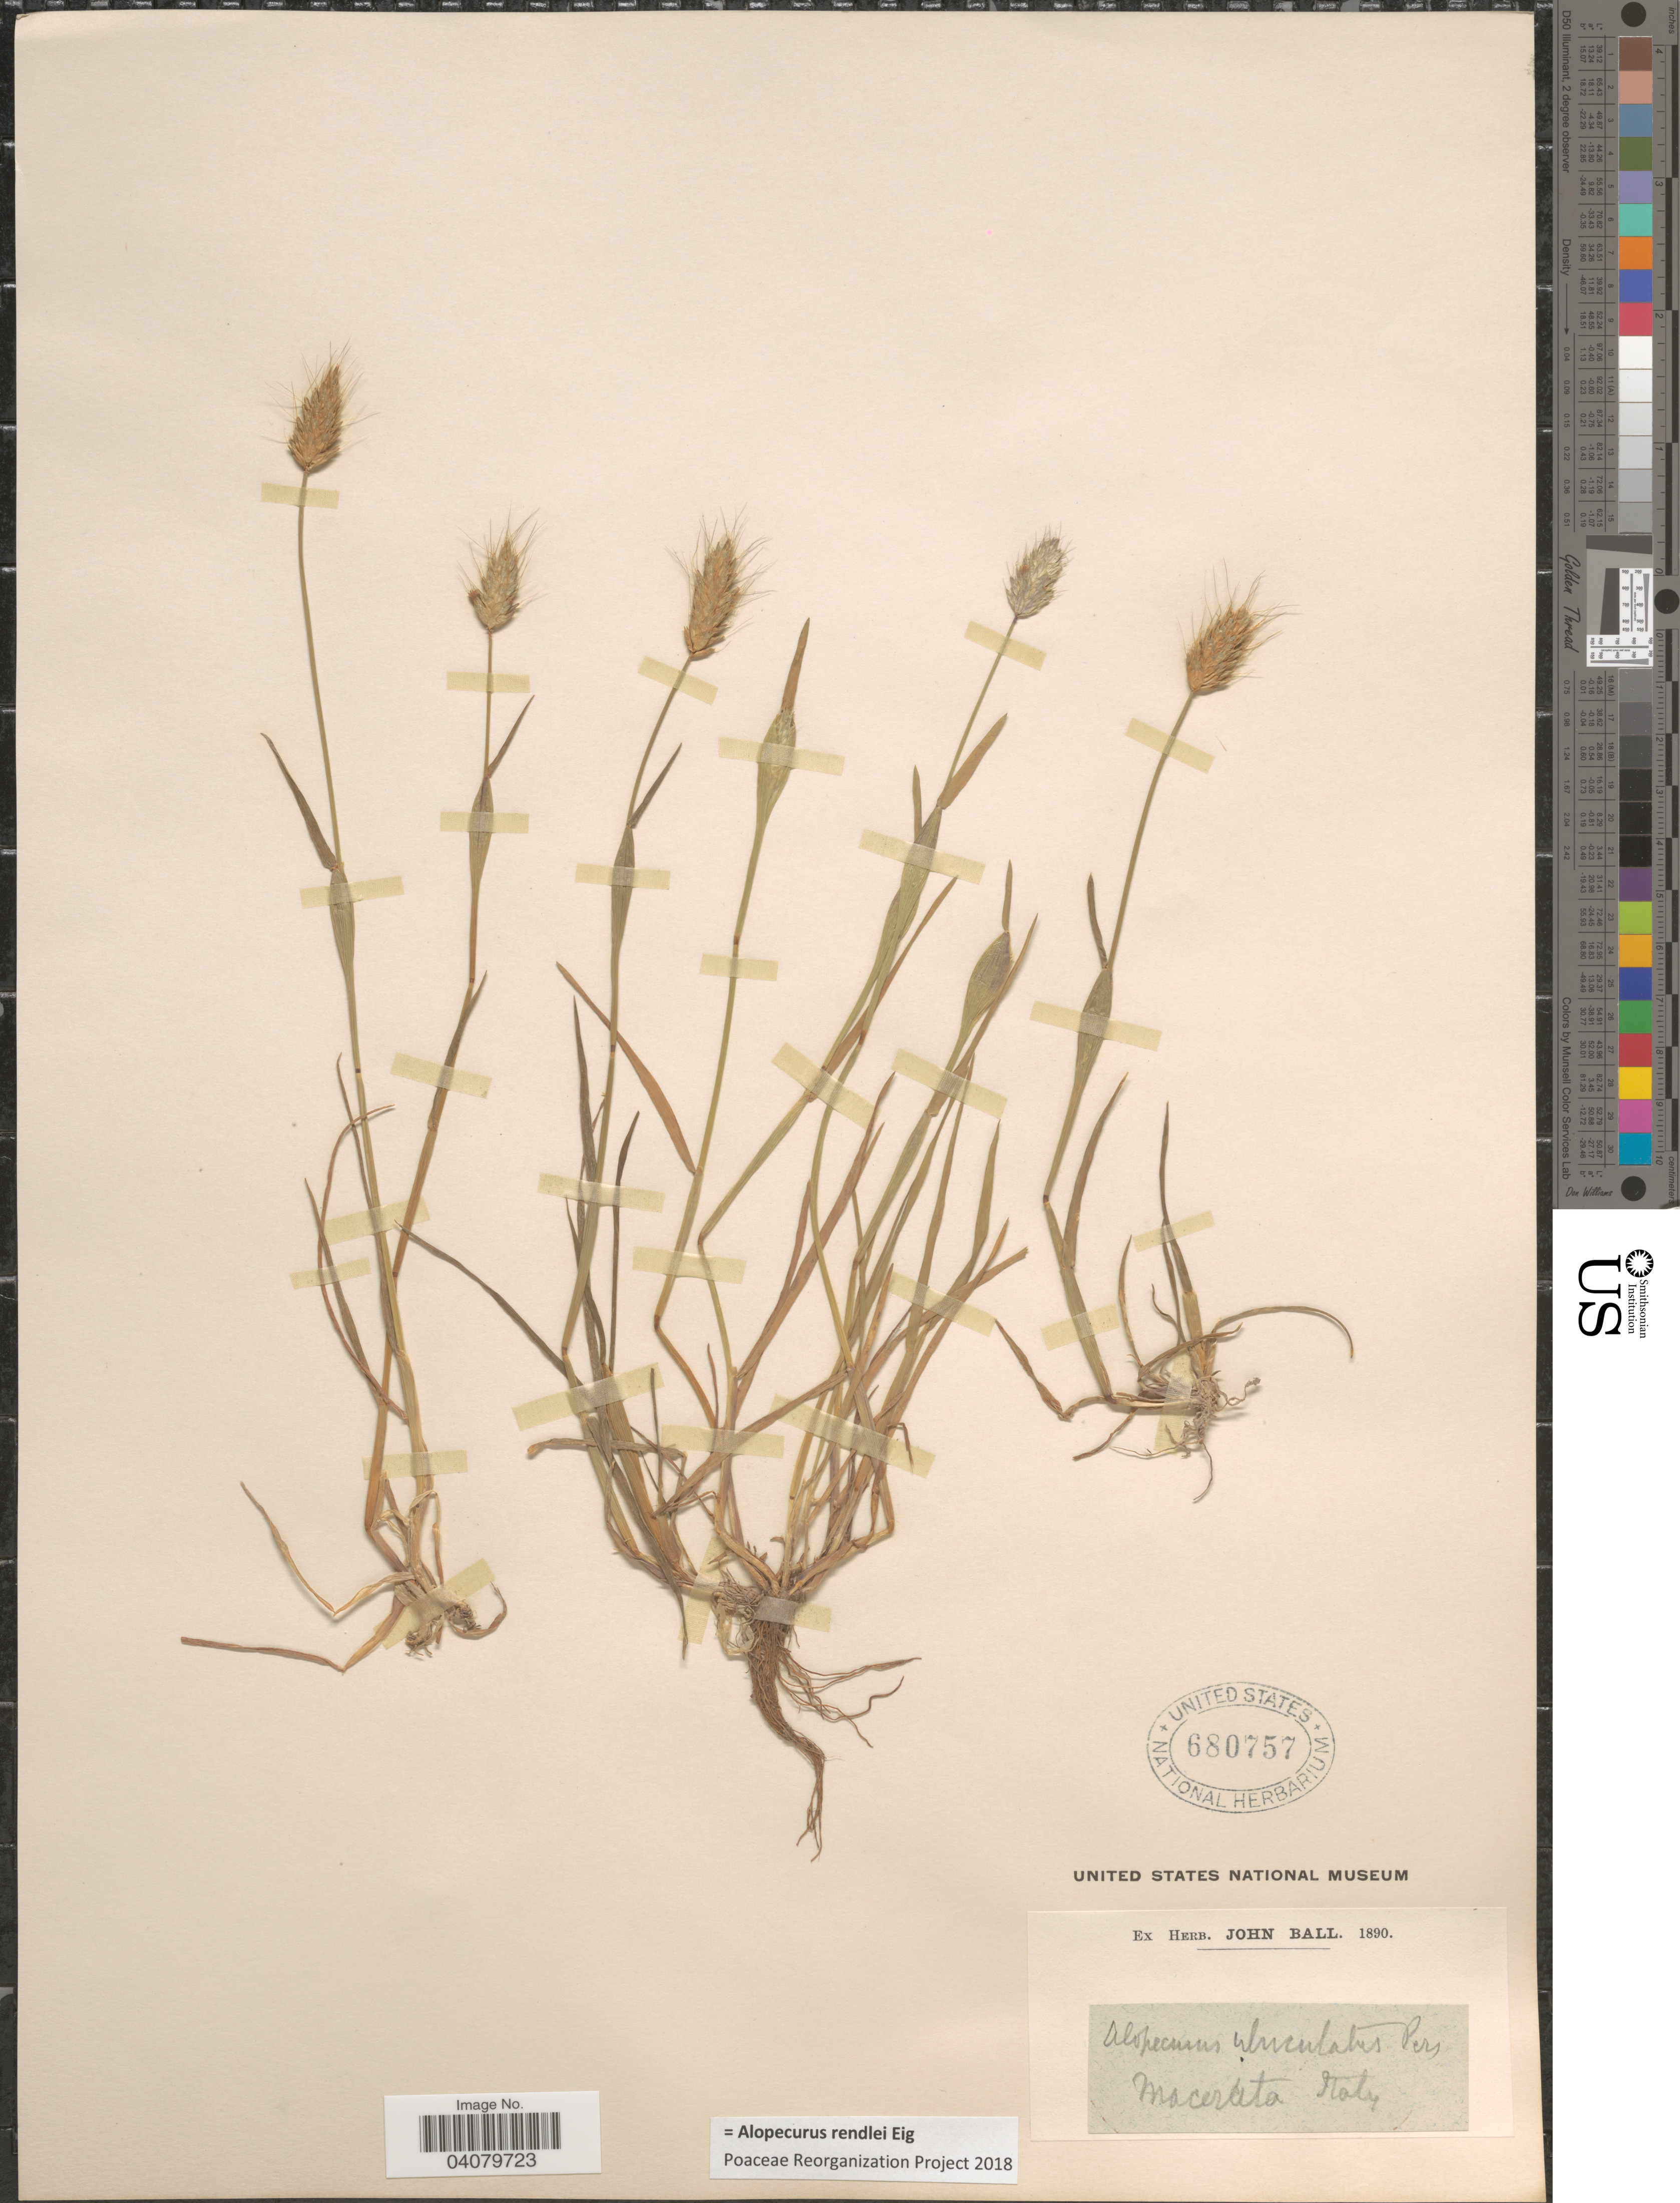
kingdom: Plantae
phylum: Tracheophyta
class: Liliopsida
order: Poales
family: Poaceae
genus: Alopecurus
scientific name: Alopecurus rendlei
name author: Eig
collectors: ex herb. John Ball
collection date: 1890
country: Italy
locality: Macerata.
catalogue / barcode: US 680757